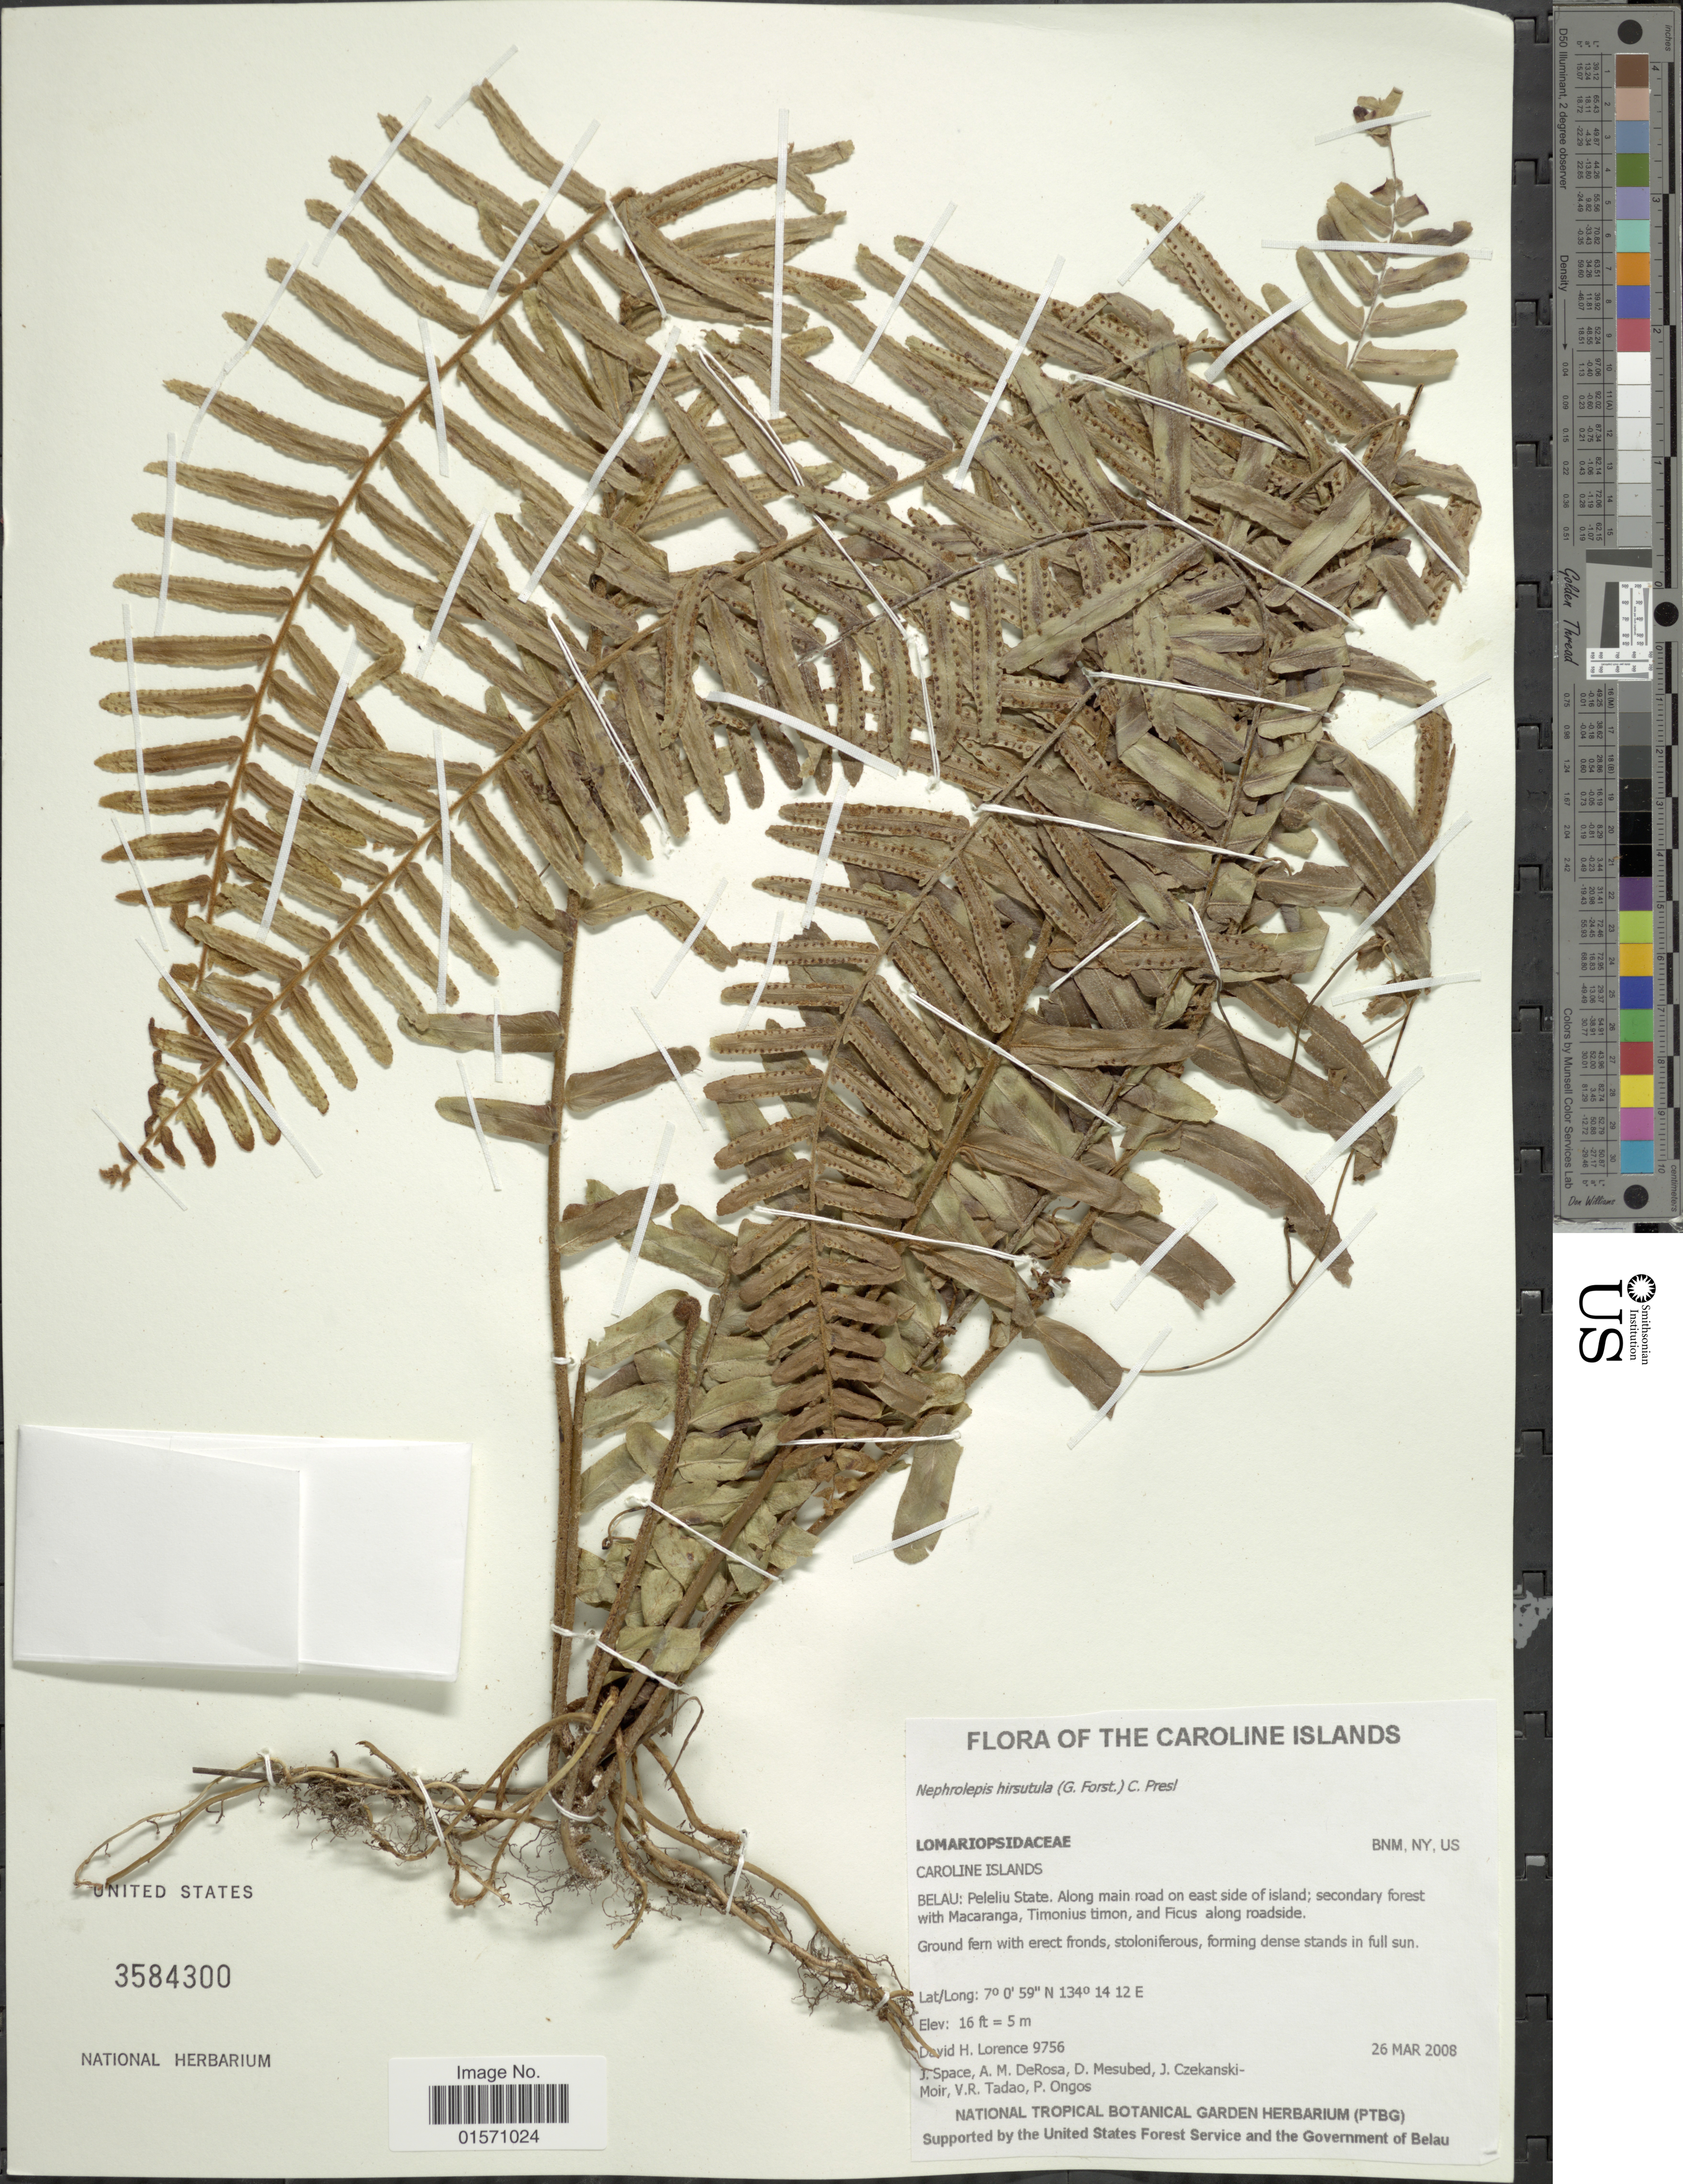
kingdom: Plantae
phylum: Tracheophyta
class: Polypodiopsida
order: Polypodiales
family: Nephrolepidaceae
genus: Nephrolepis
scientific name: Nephrolepis hirsutula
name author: (G. Forst.) C. Presl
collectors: D. Lorence, J. Space, A. DeRosa, D. Mesubed & et al.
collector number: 9756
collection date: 2008-03-26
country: Palau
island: Beliliou [Peleliu]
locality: Peleliu State. Along main road on east side of island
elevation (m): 5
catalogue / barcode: US 3584300